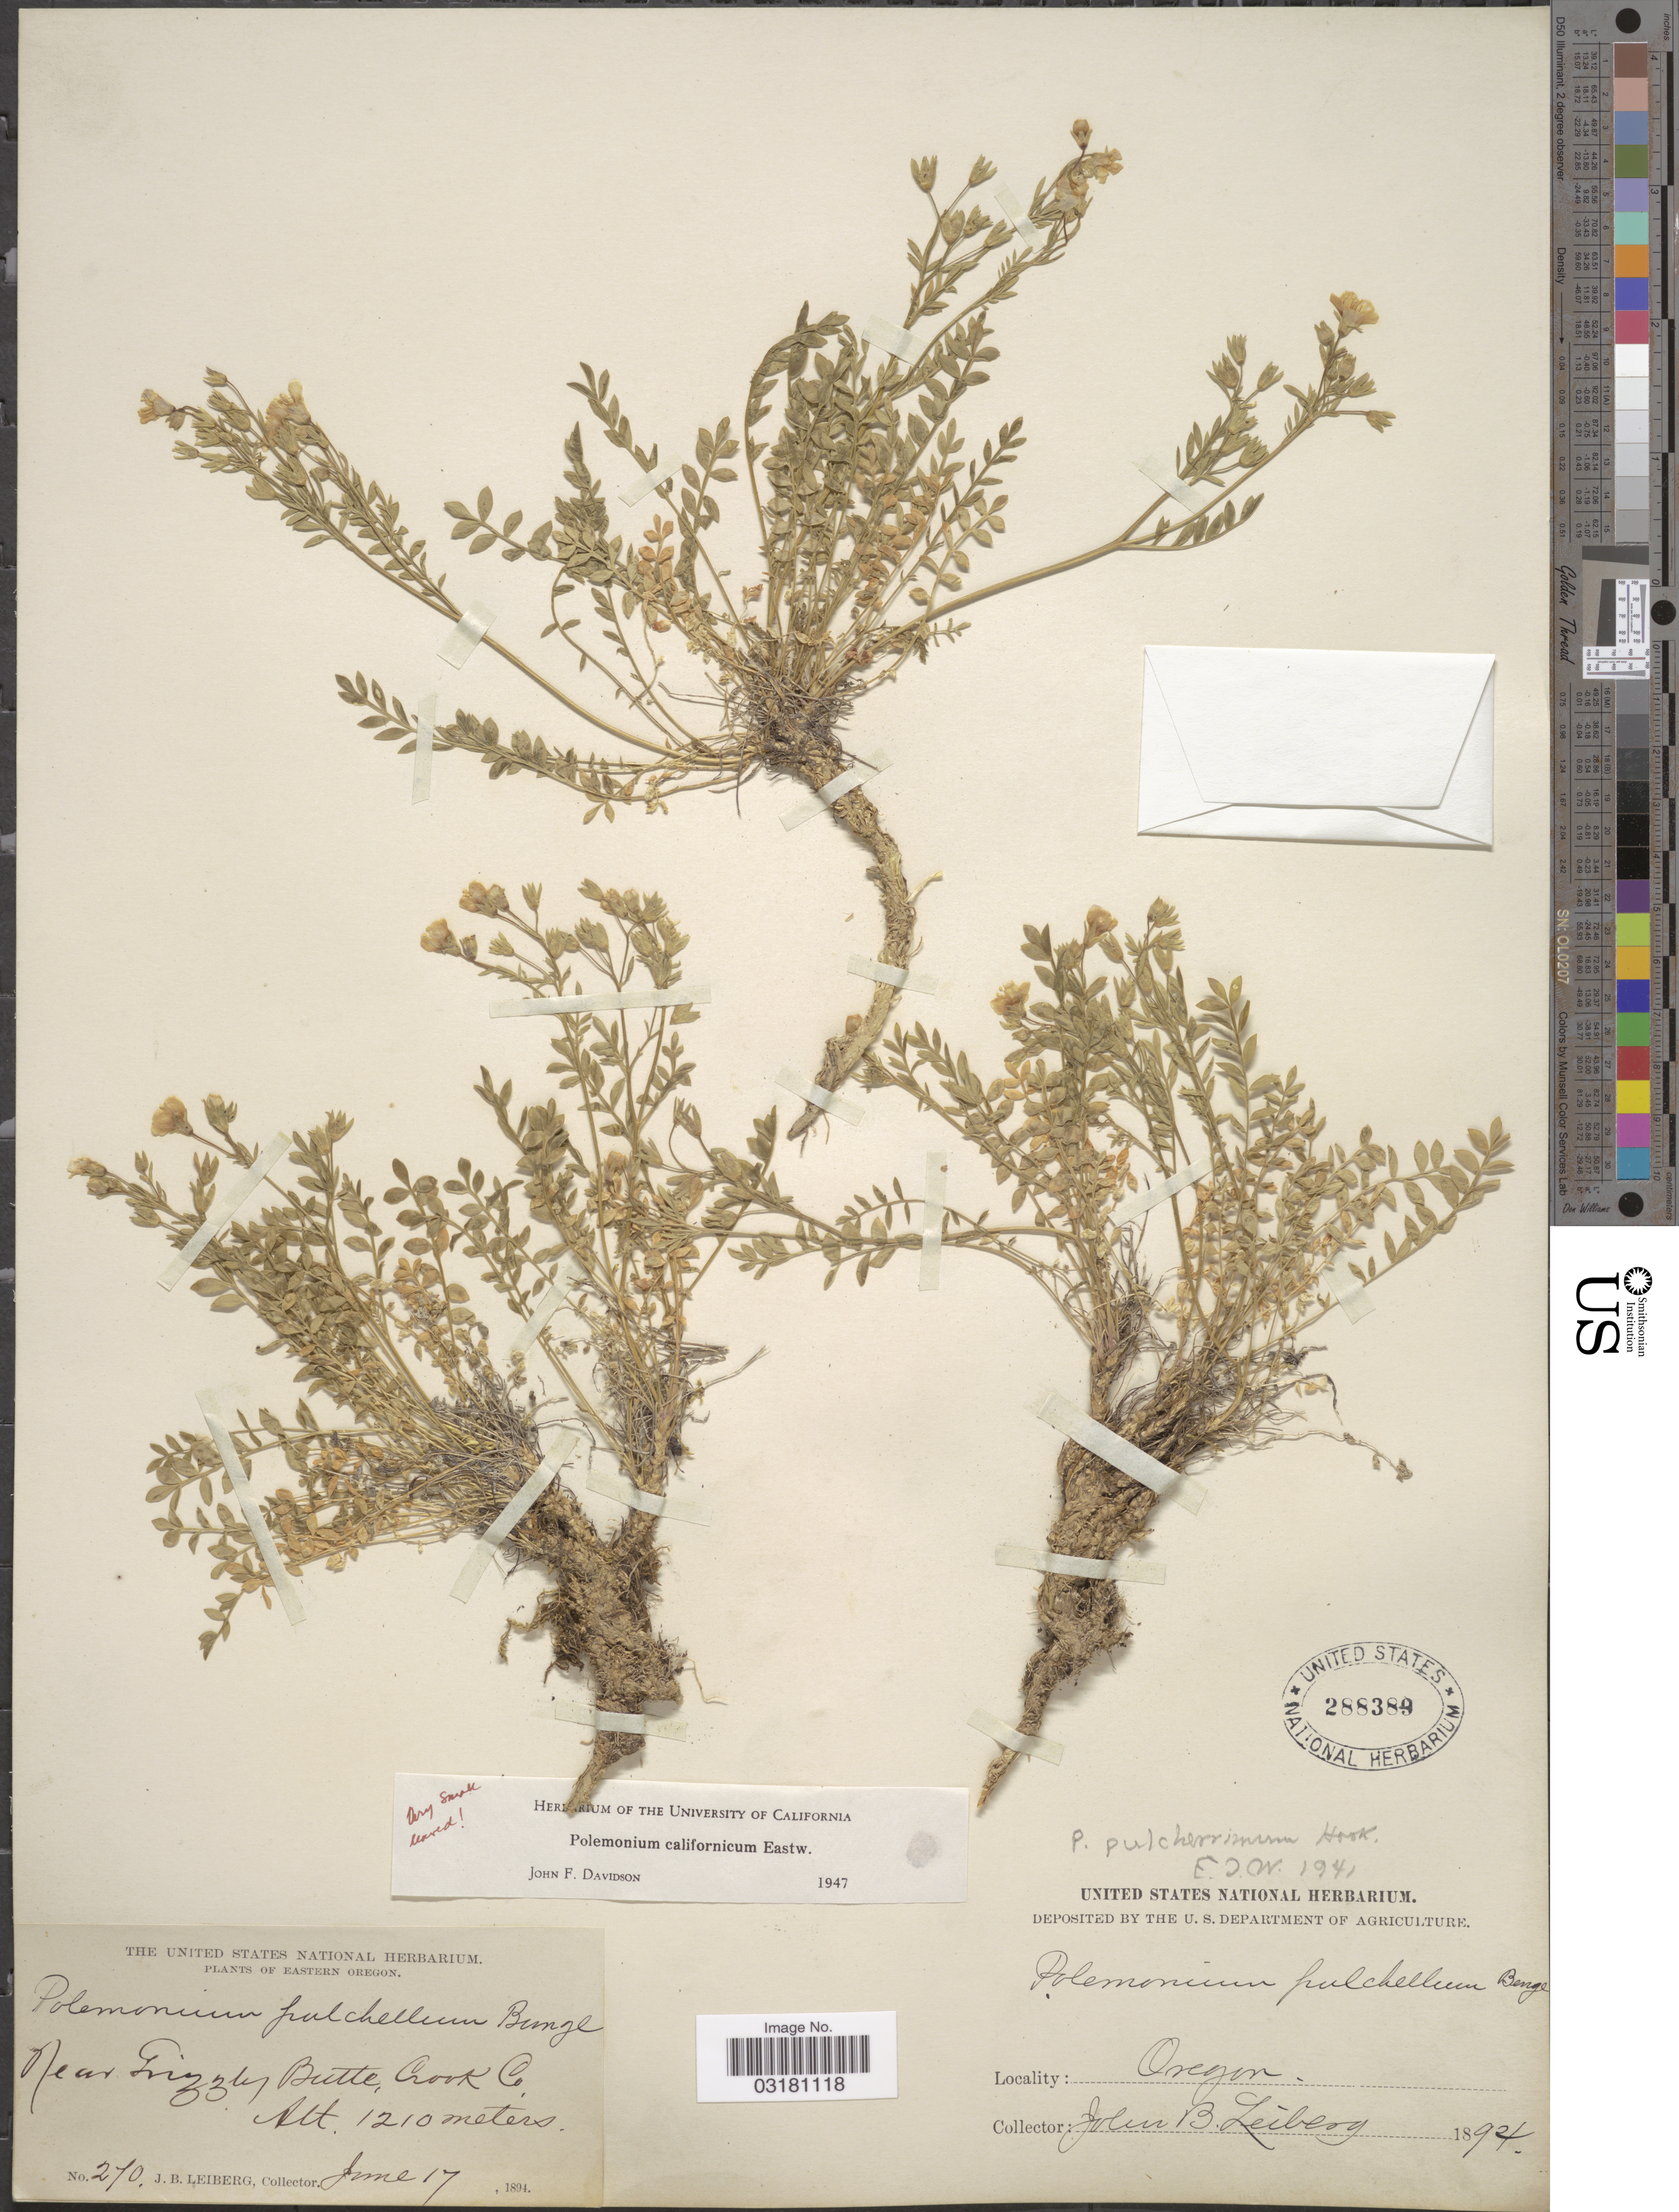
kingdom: Plantae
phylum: Tracheophyta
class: Magnoliopsida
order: Ericales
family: Polemoniaceae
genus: Polemonium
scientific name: Polemonium californicum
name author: Eastw.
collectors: J. Leiberg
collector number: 270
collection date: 1894-06-17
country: United States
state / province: Oregon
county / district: Crook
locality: Eastern Oregon. Near Grizzly Butte, Crook Co.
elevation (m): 1210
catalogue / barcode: US 288389